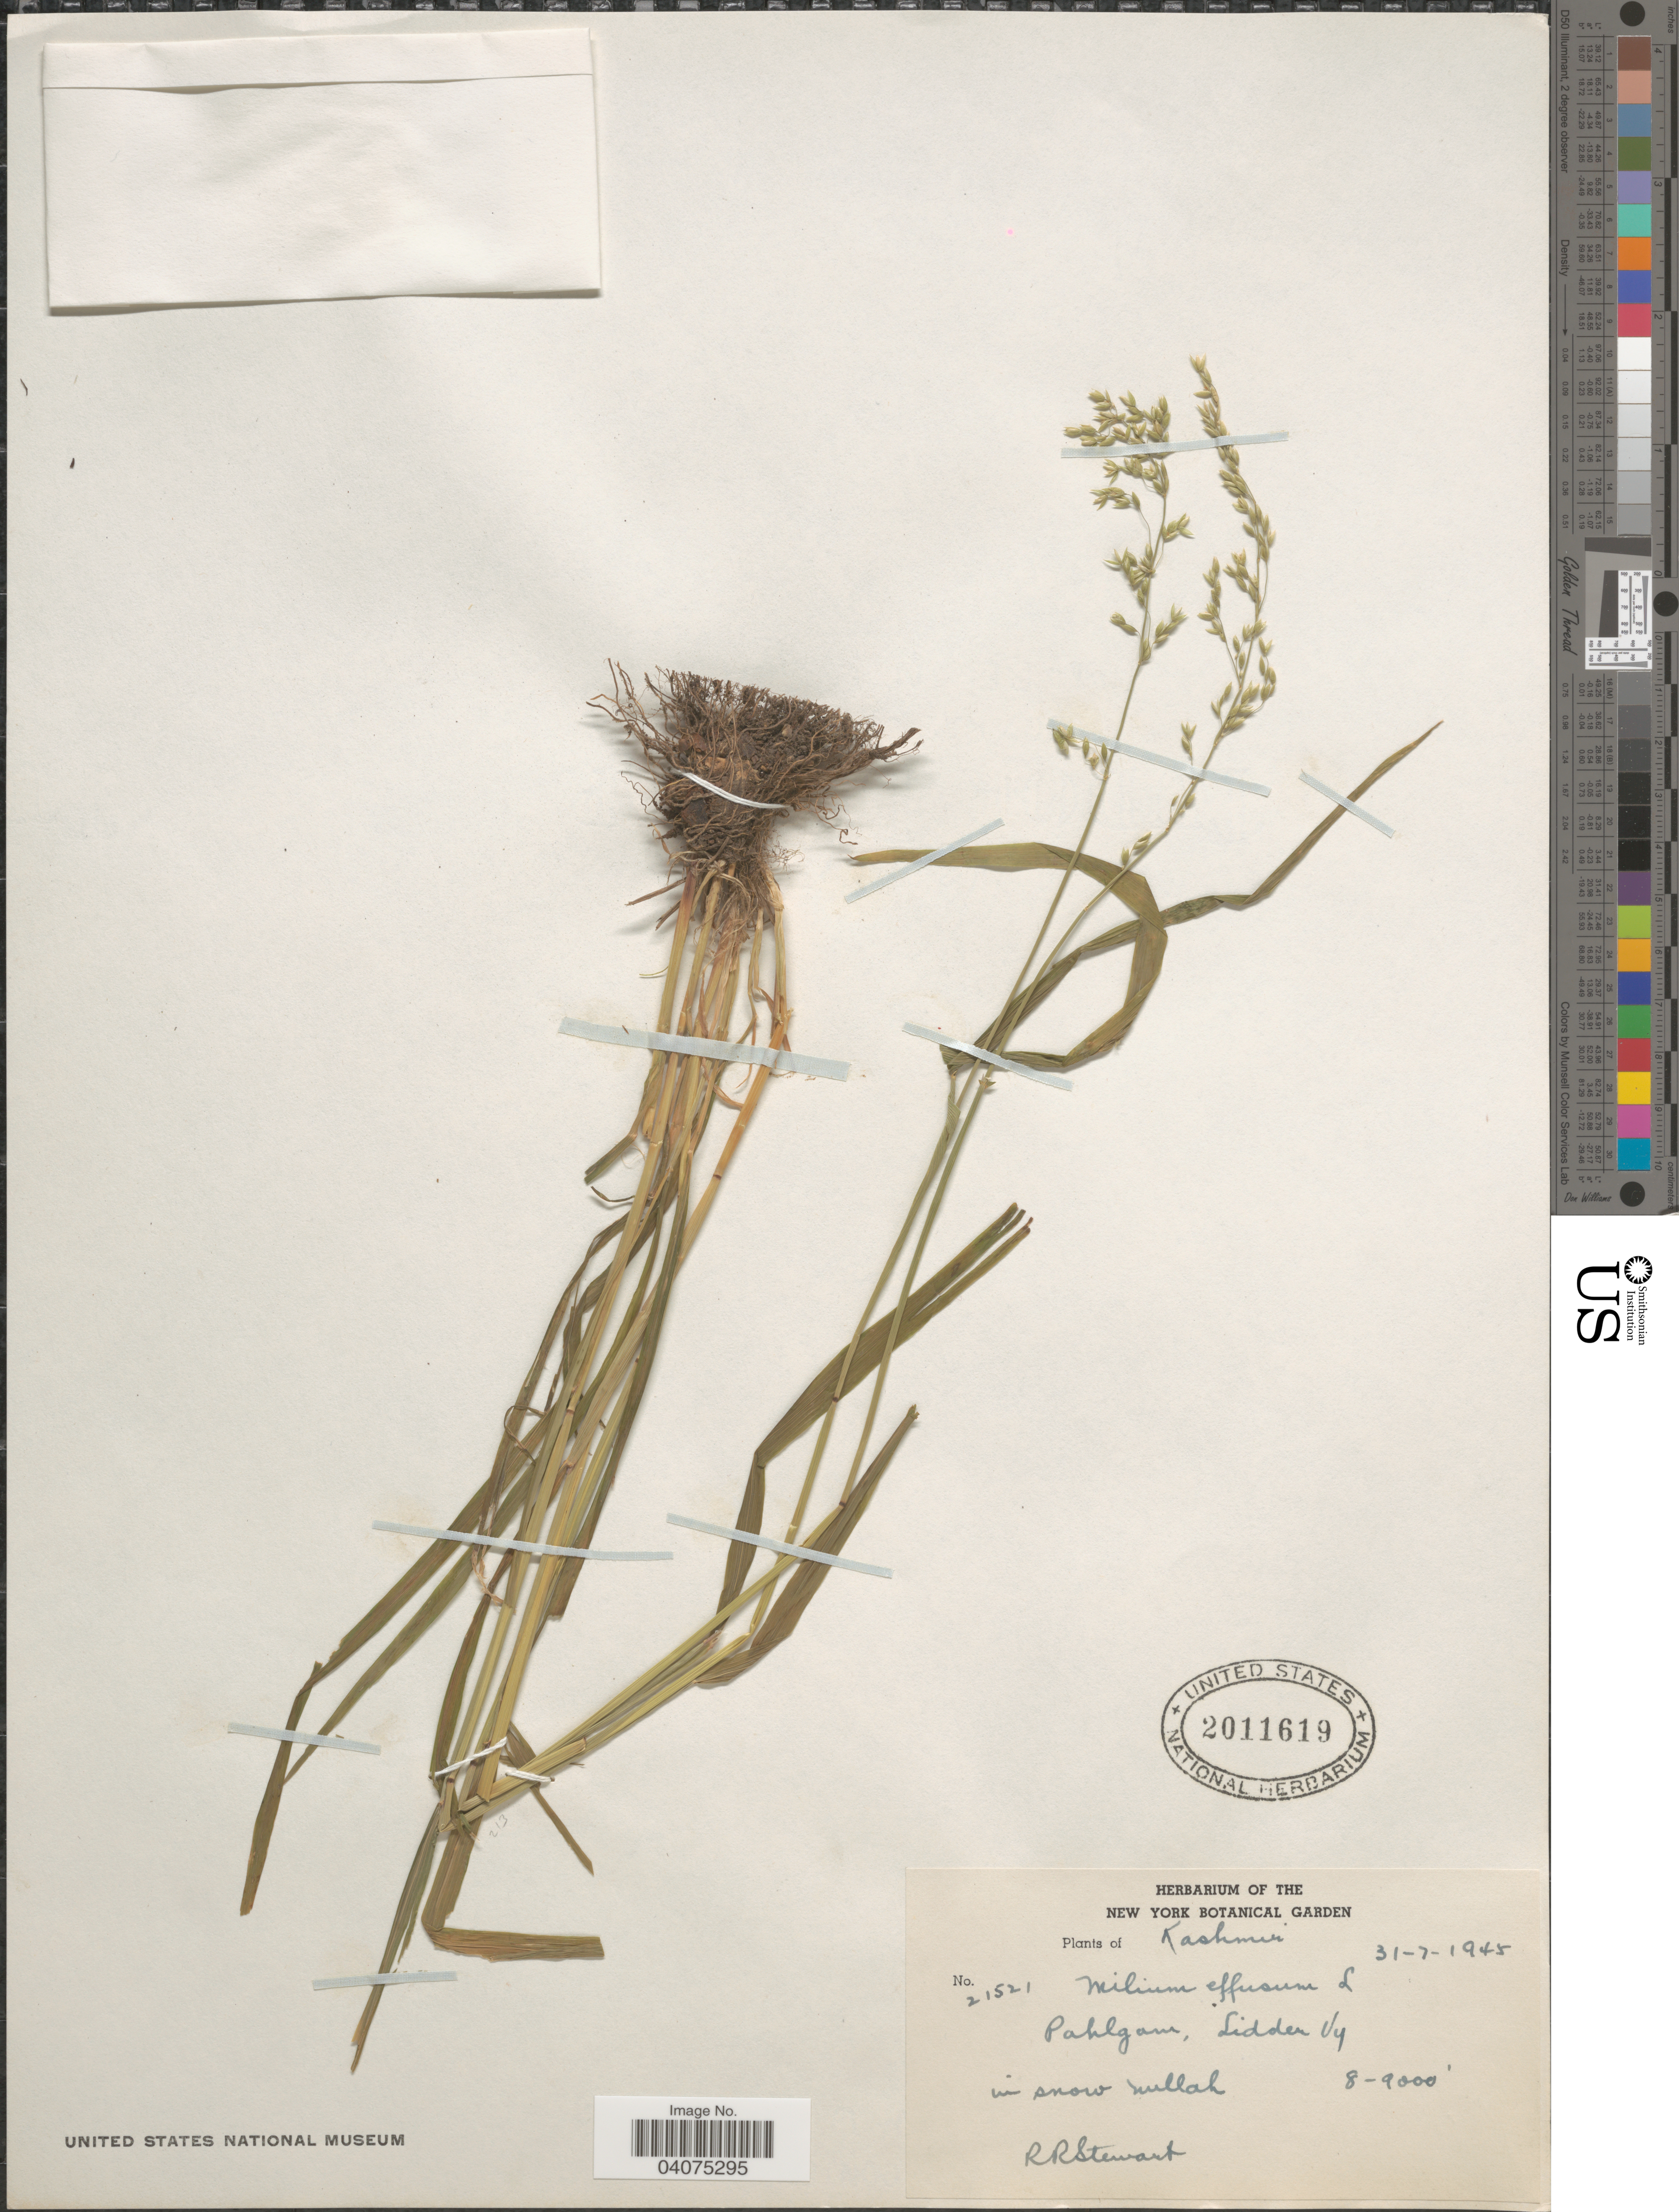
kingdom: Plantae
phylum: Tracheophyta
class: Liliopsida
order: Poales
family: Poaceae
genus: Milium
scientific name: Milium effusum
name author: L.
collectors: R. Stewart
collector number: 21521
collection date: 1945-07-31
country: India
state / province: Jammu and Kashmir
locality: Pahlgam, Lidden Vy in snow nullah.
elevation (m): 2438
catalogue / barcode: US 2011619